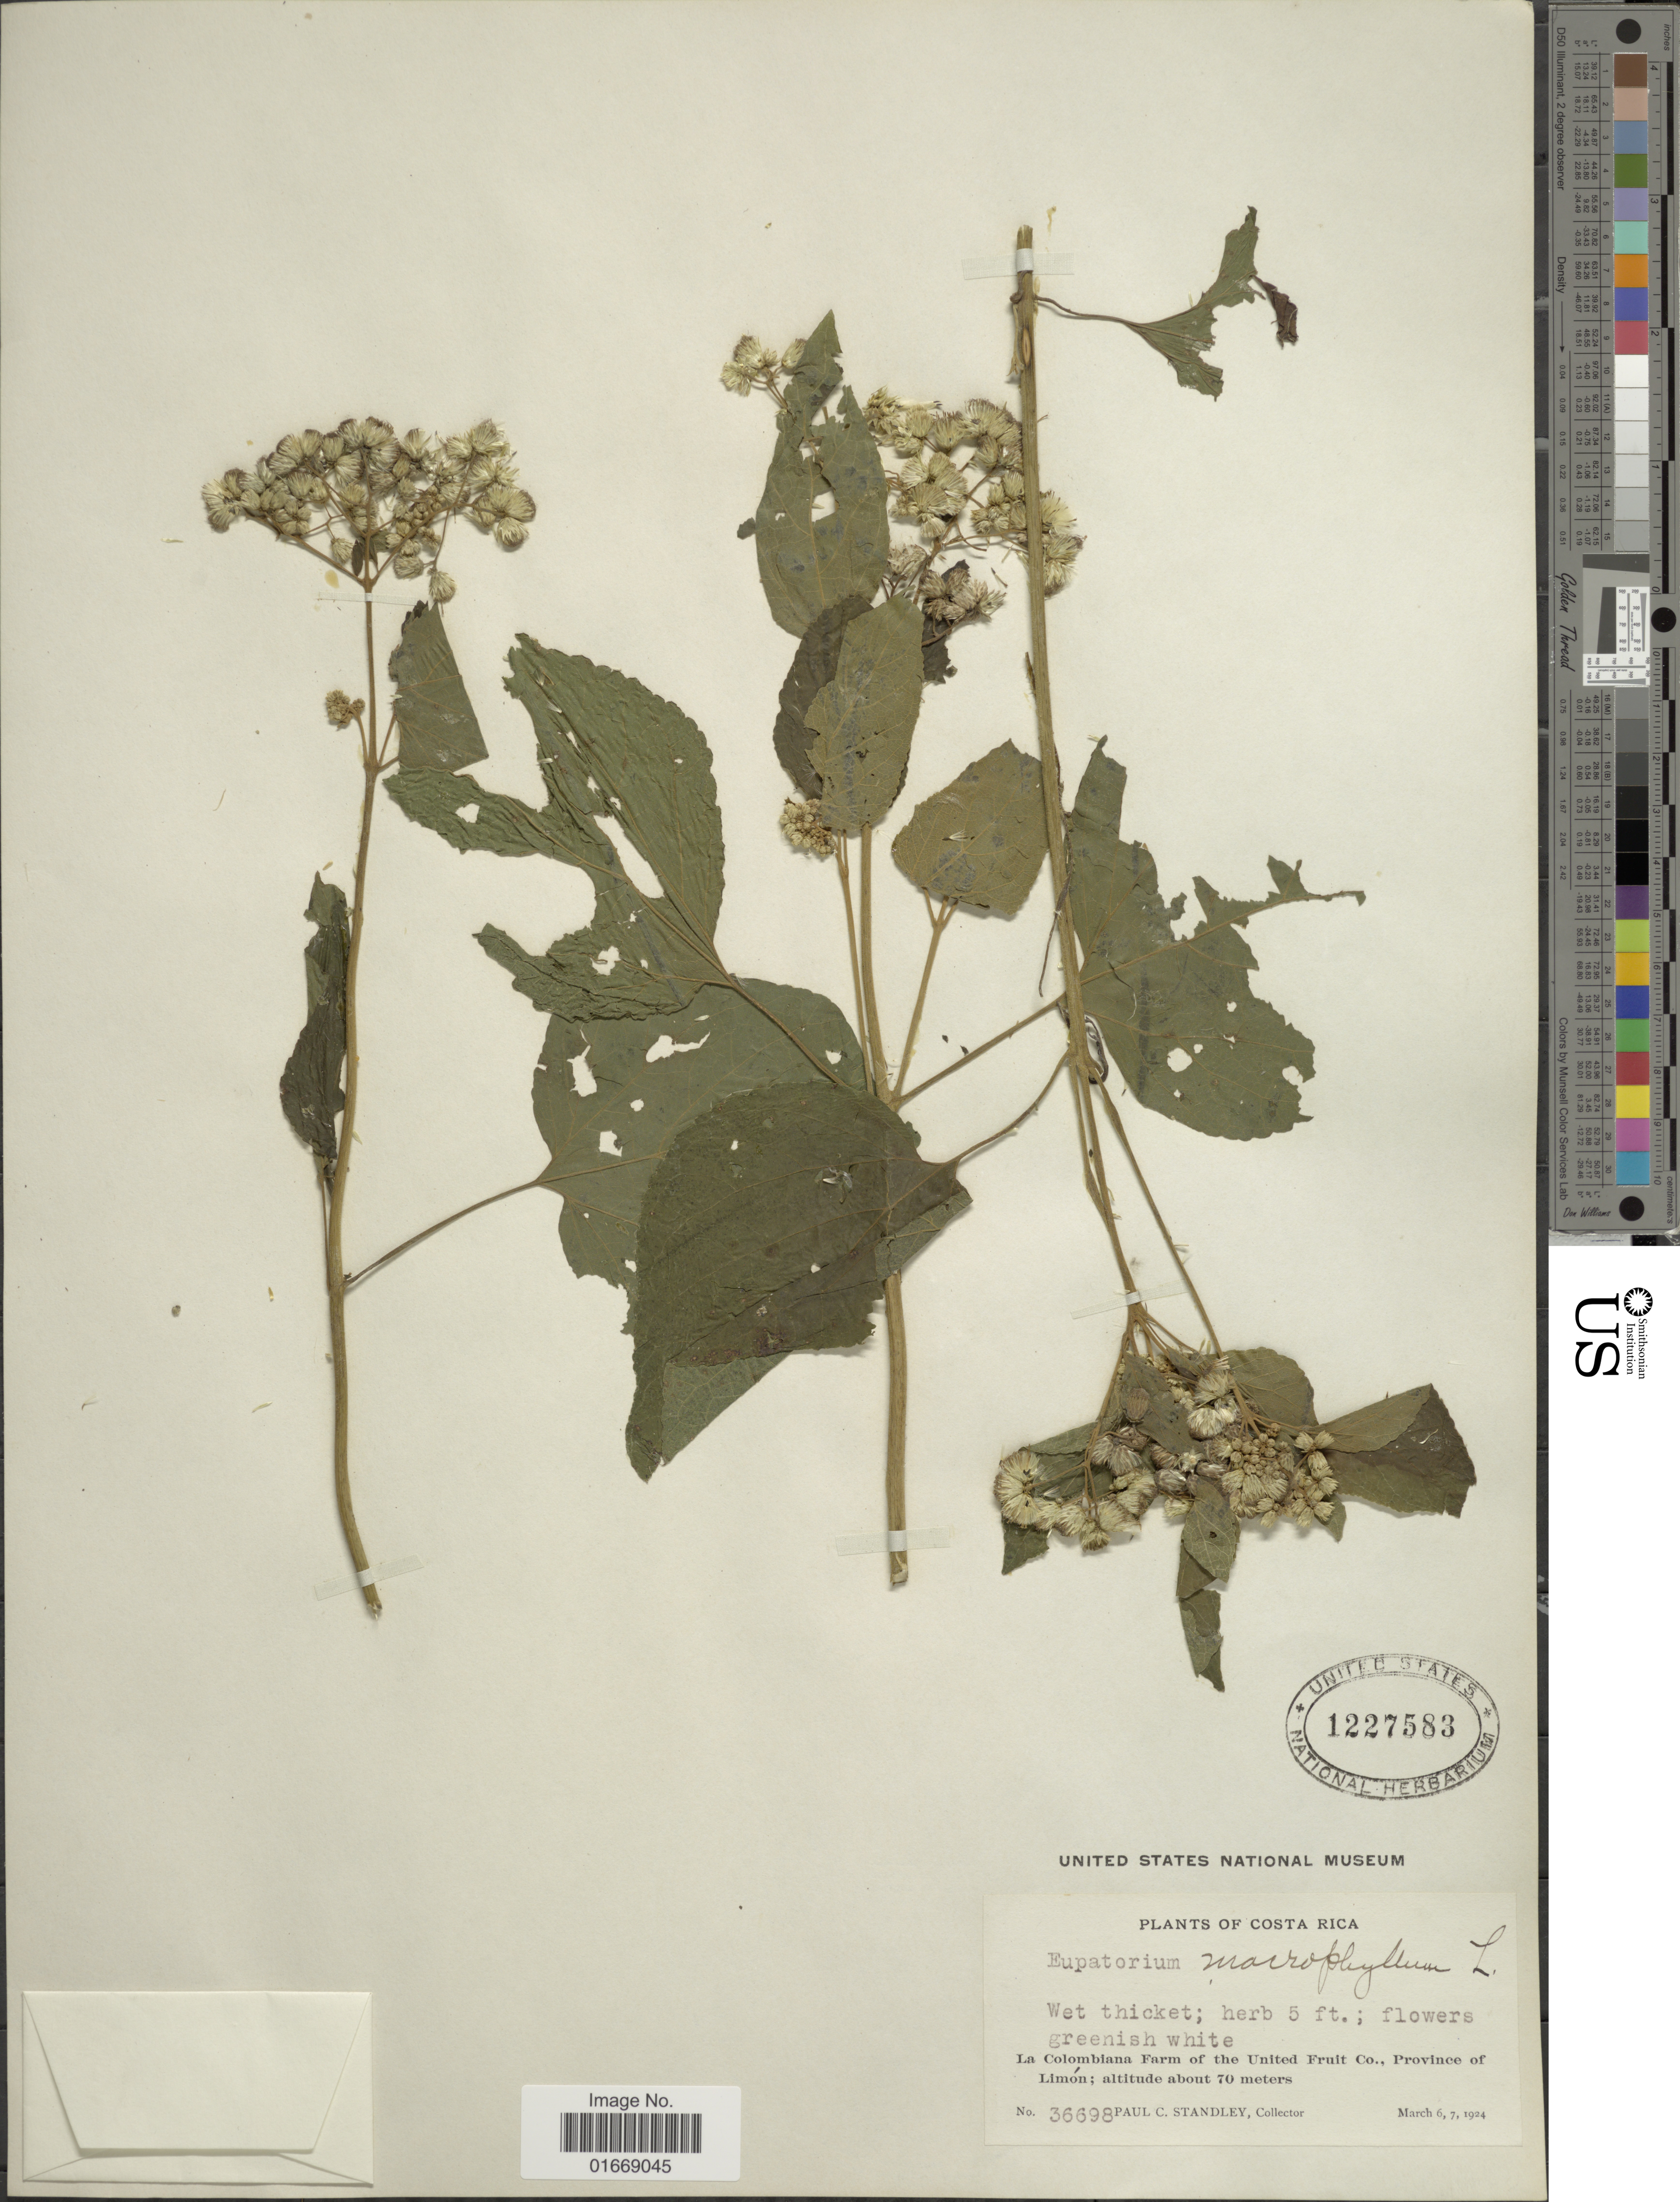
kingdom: Plantae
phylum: Tracheophyta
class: Magnoliopsida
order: Asterales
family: Asteraceae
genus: Hebeclinium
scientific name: Hebeclinium macrophyllum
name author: (L.) DC.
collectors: P. C. Standley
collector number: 36698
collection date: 1924-03-06/1924-03-07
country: Costa Rica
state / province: Limón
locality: La Colombiana Farm of the United Fruit Co.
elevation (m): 70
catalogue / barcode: US 1227583